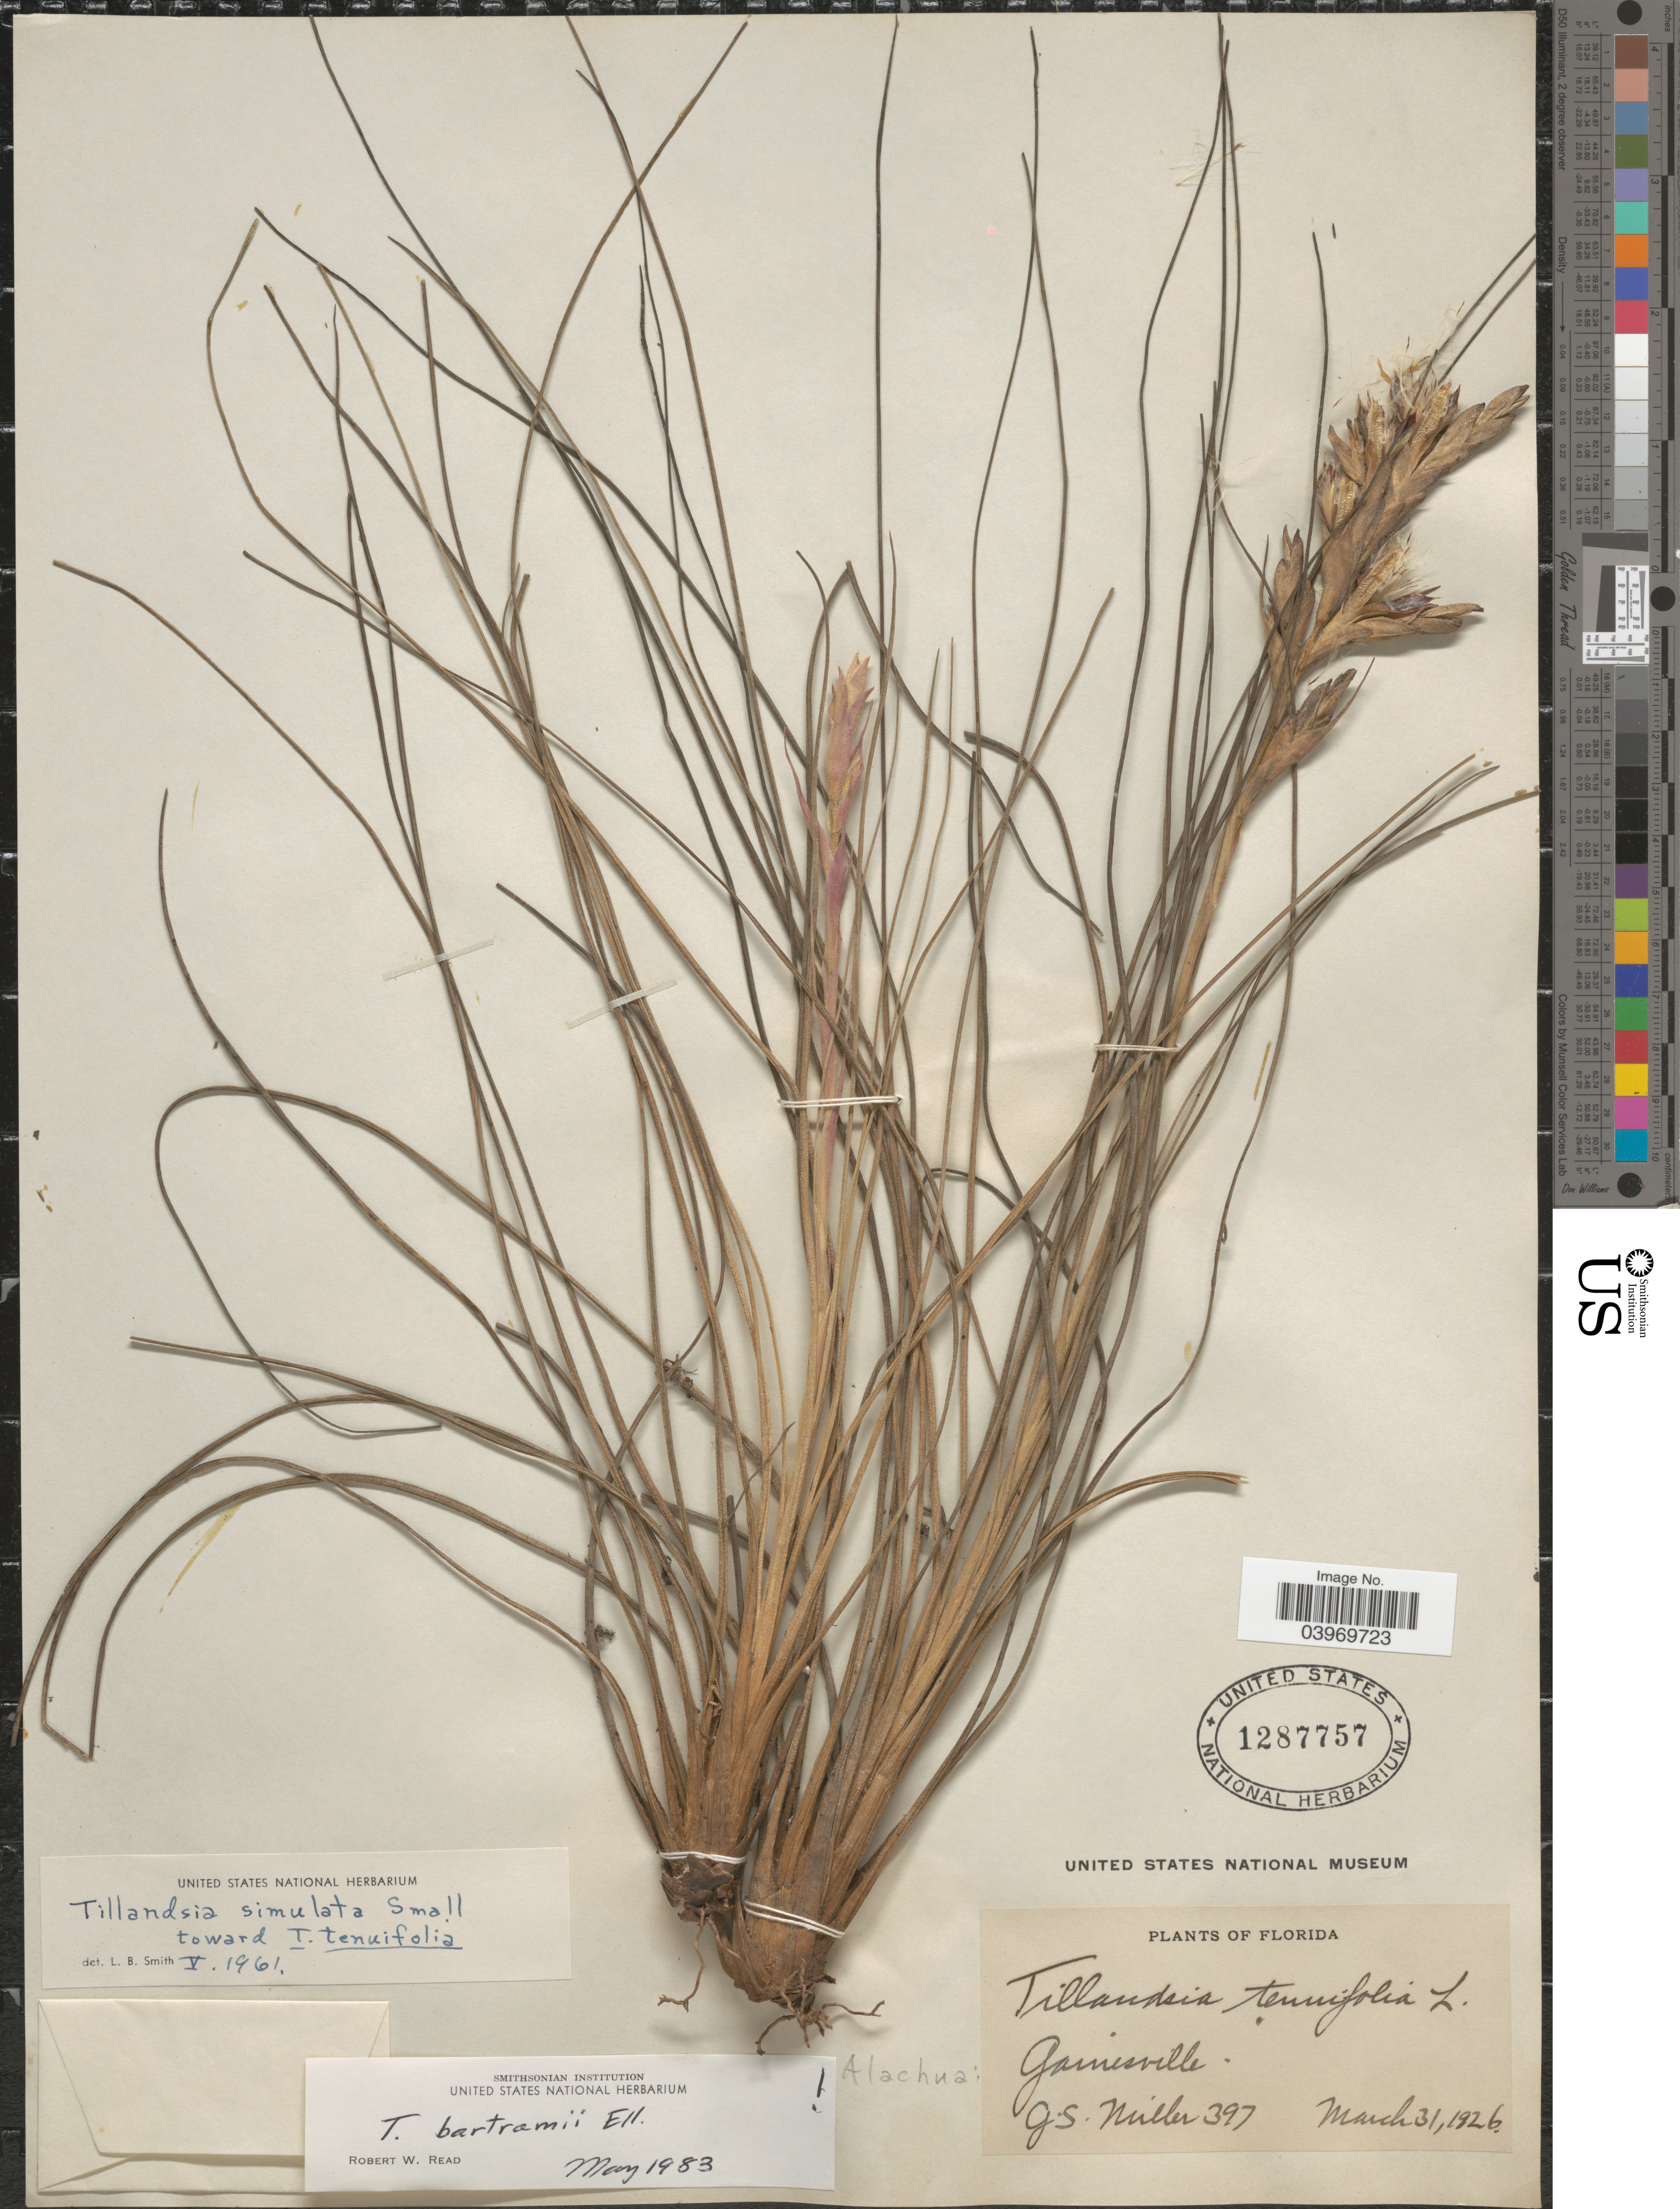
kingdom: Plantae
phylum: Tracheophyta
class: Liliopsida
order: Poales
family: Bromeliaceae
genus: Tillandsia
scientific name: Tillandsia bartramii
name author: Elliott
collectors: G. S. Miller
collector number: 397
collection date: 1926-03-31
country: United States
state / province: Florida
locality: Alachua. Gainesville.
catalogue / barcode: US 1287757